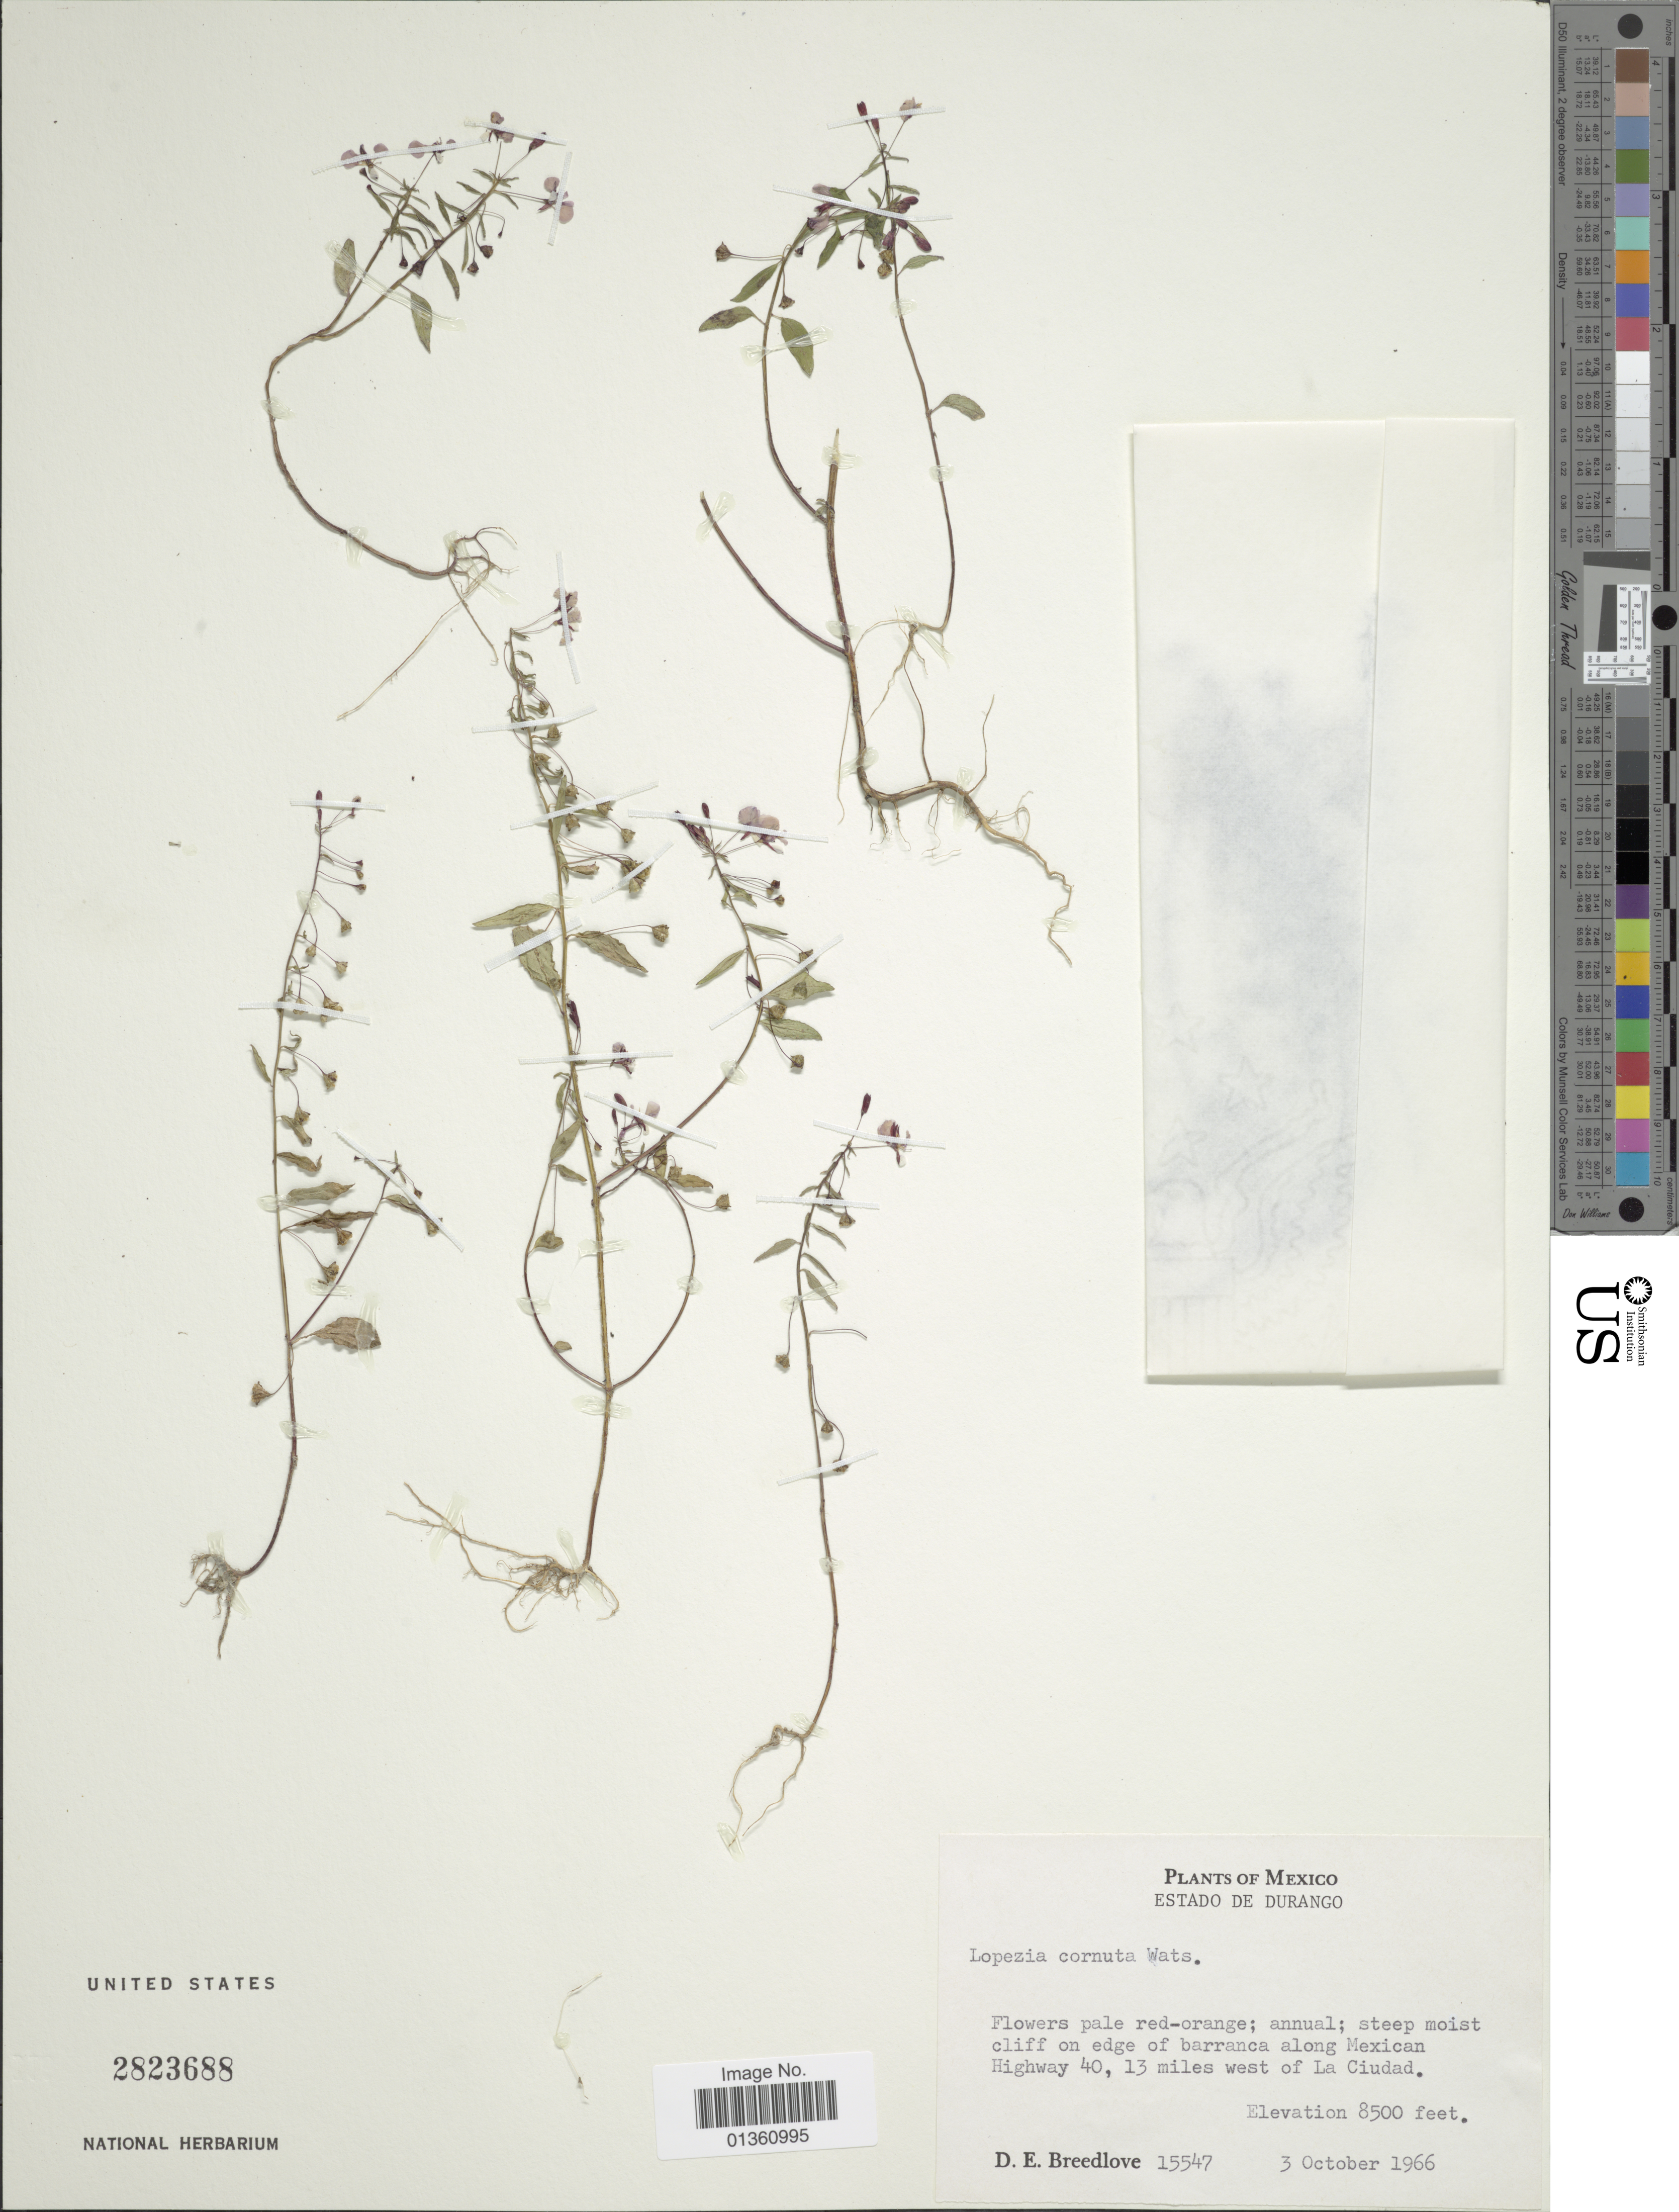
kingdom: Plantae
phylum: Tracheophyta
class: Magnoliopsida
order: Myrtales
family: Onagraceae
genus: Lopezia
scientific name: Lopezia cornuta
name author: S. Watson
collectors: D. E. Breedlove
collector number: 15547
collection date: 1966-10-03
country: Mexico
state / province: Durango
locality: Steep moist cliff on edge of barranca along Mexican Highway 40, 13 miles west of La Ciudad.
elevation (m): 2591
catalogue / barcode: US 2823688